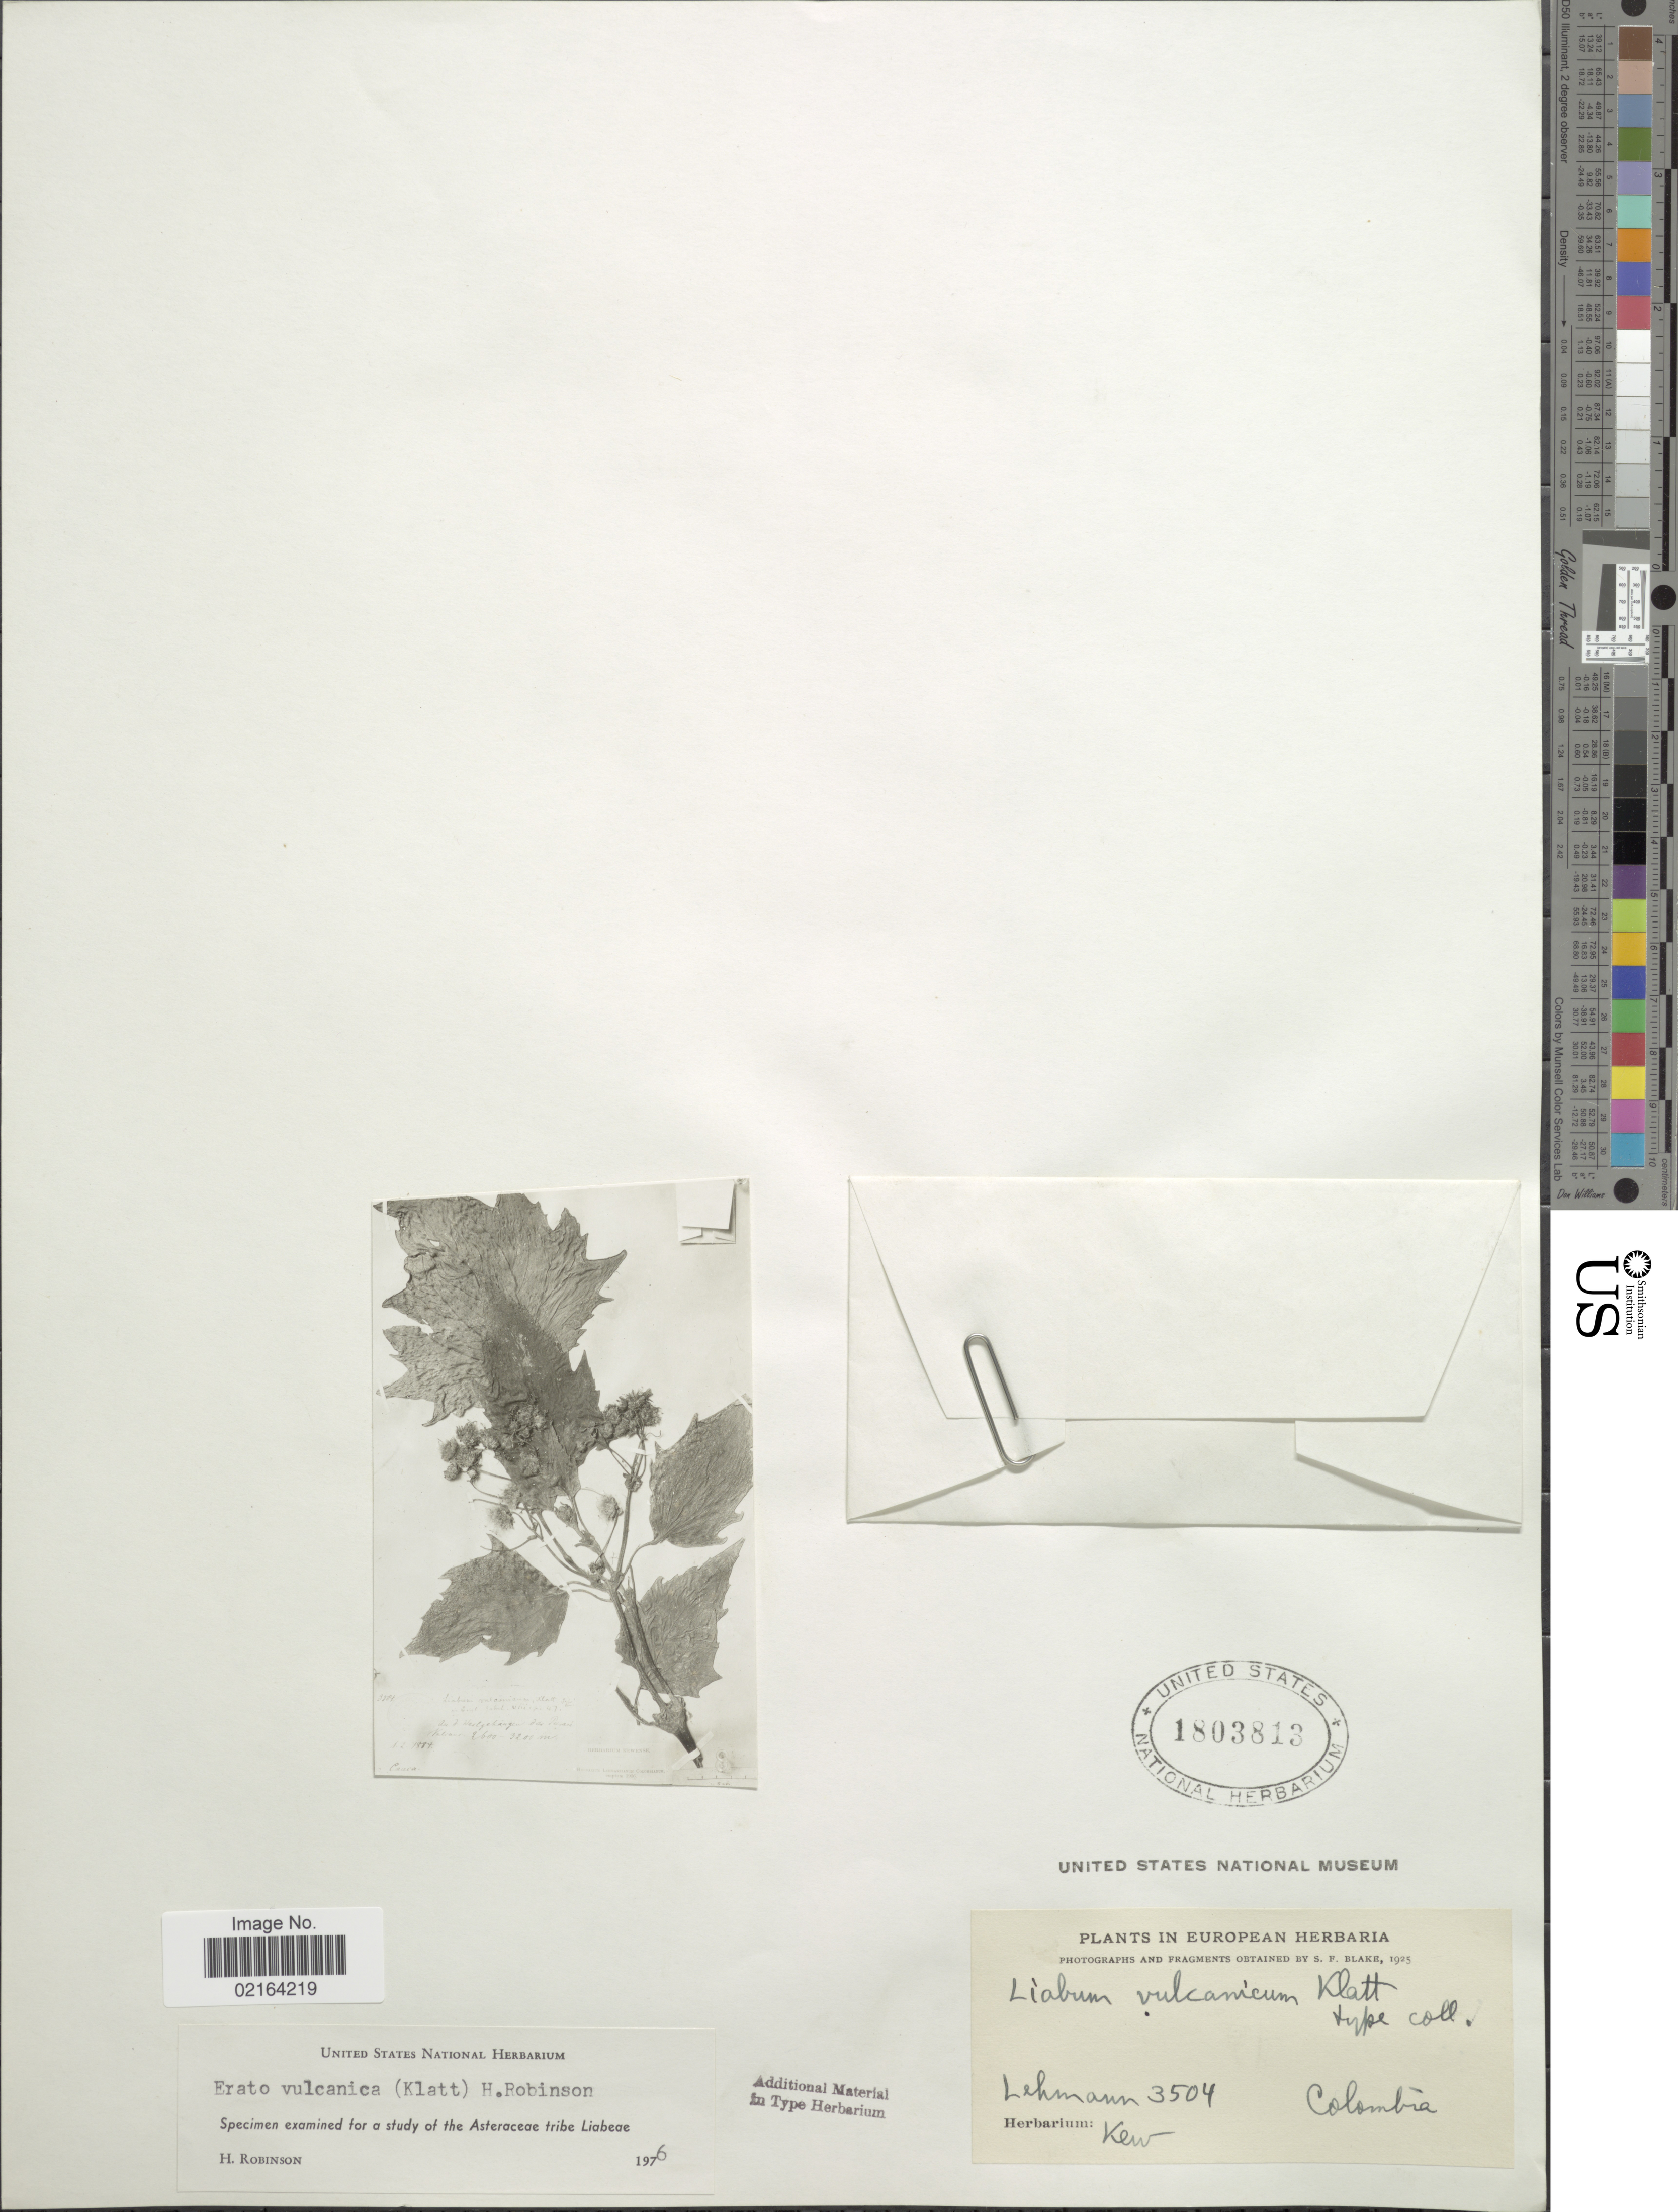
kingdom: Plantae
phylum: Tracheophyta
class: Magnoliopsida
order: Asterales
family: Asteraceae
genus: Erato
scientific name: Erato vulcanica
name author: (Klatt) H. Rob.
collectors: -. Lehmann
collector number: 3504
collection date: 1884-12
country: Colombia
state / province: Cauca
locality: An d Westgehangen des Puracé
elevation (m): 2600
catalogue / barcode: US 1803813